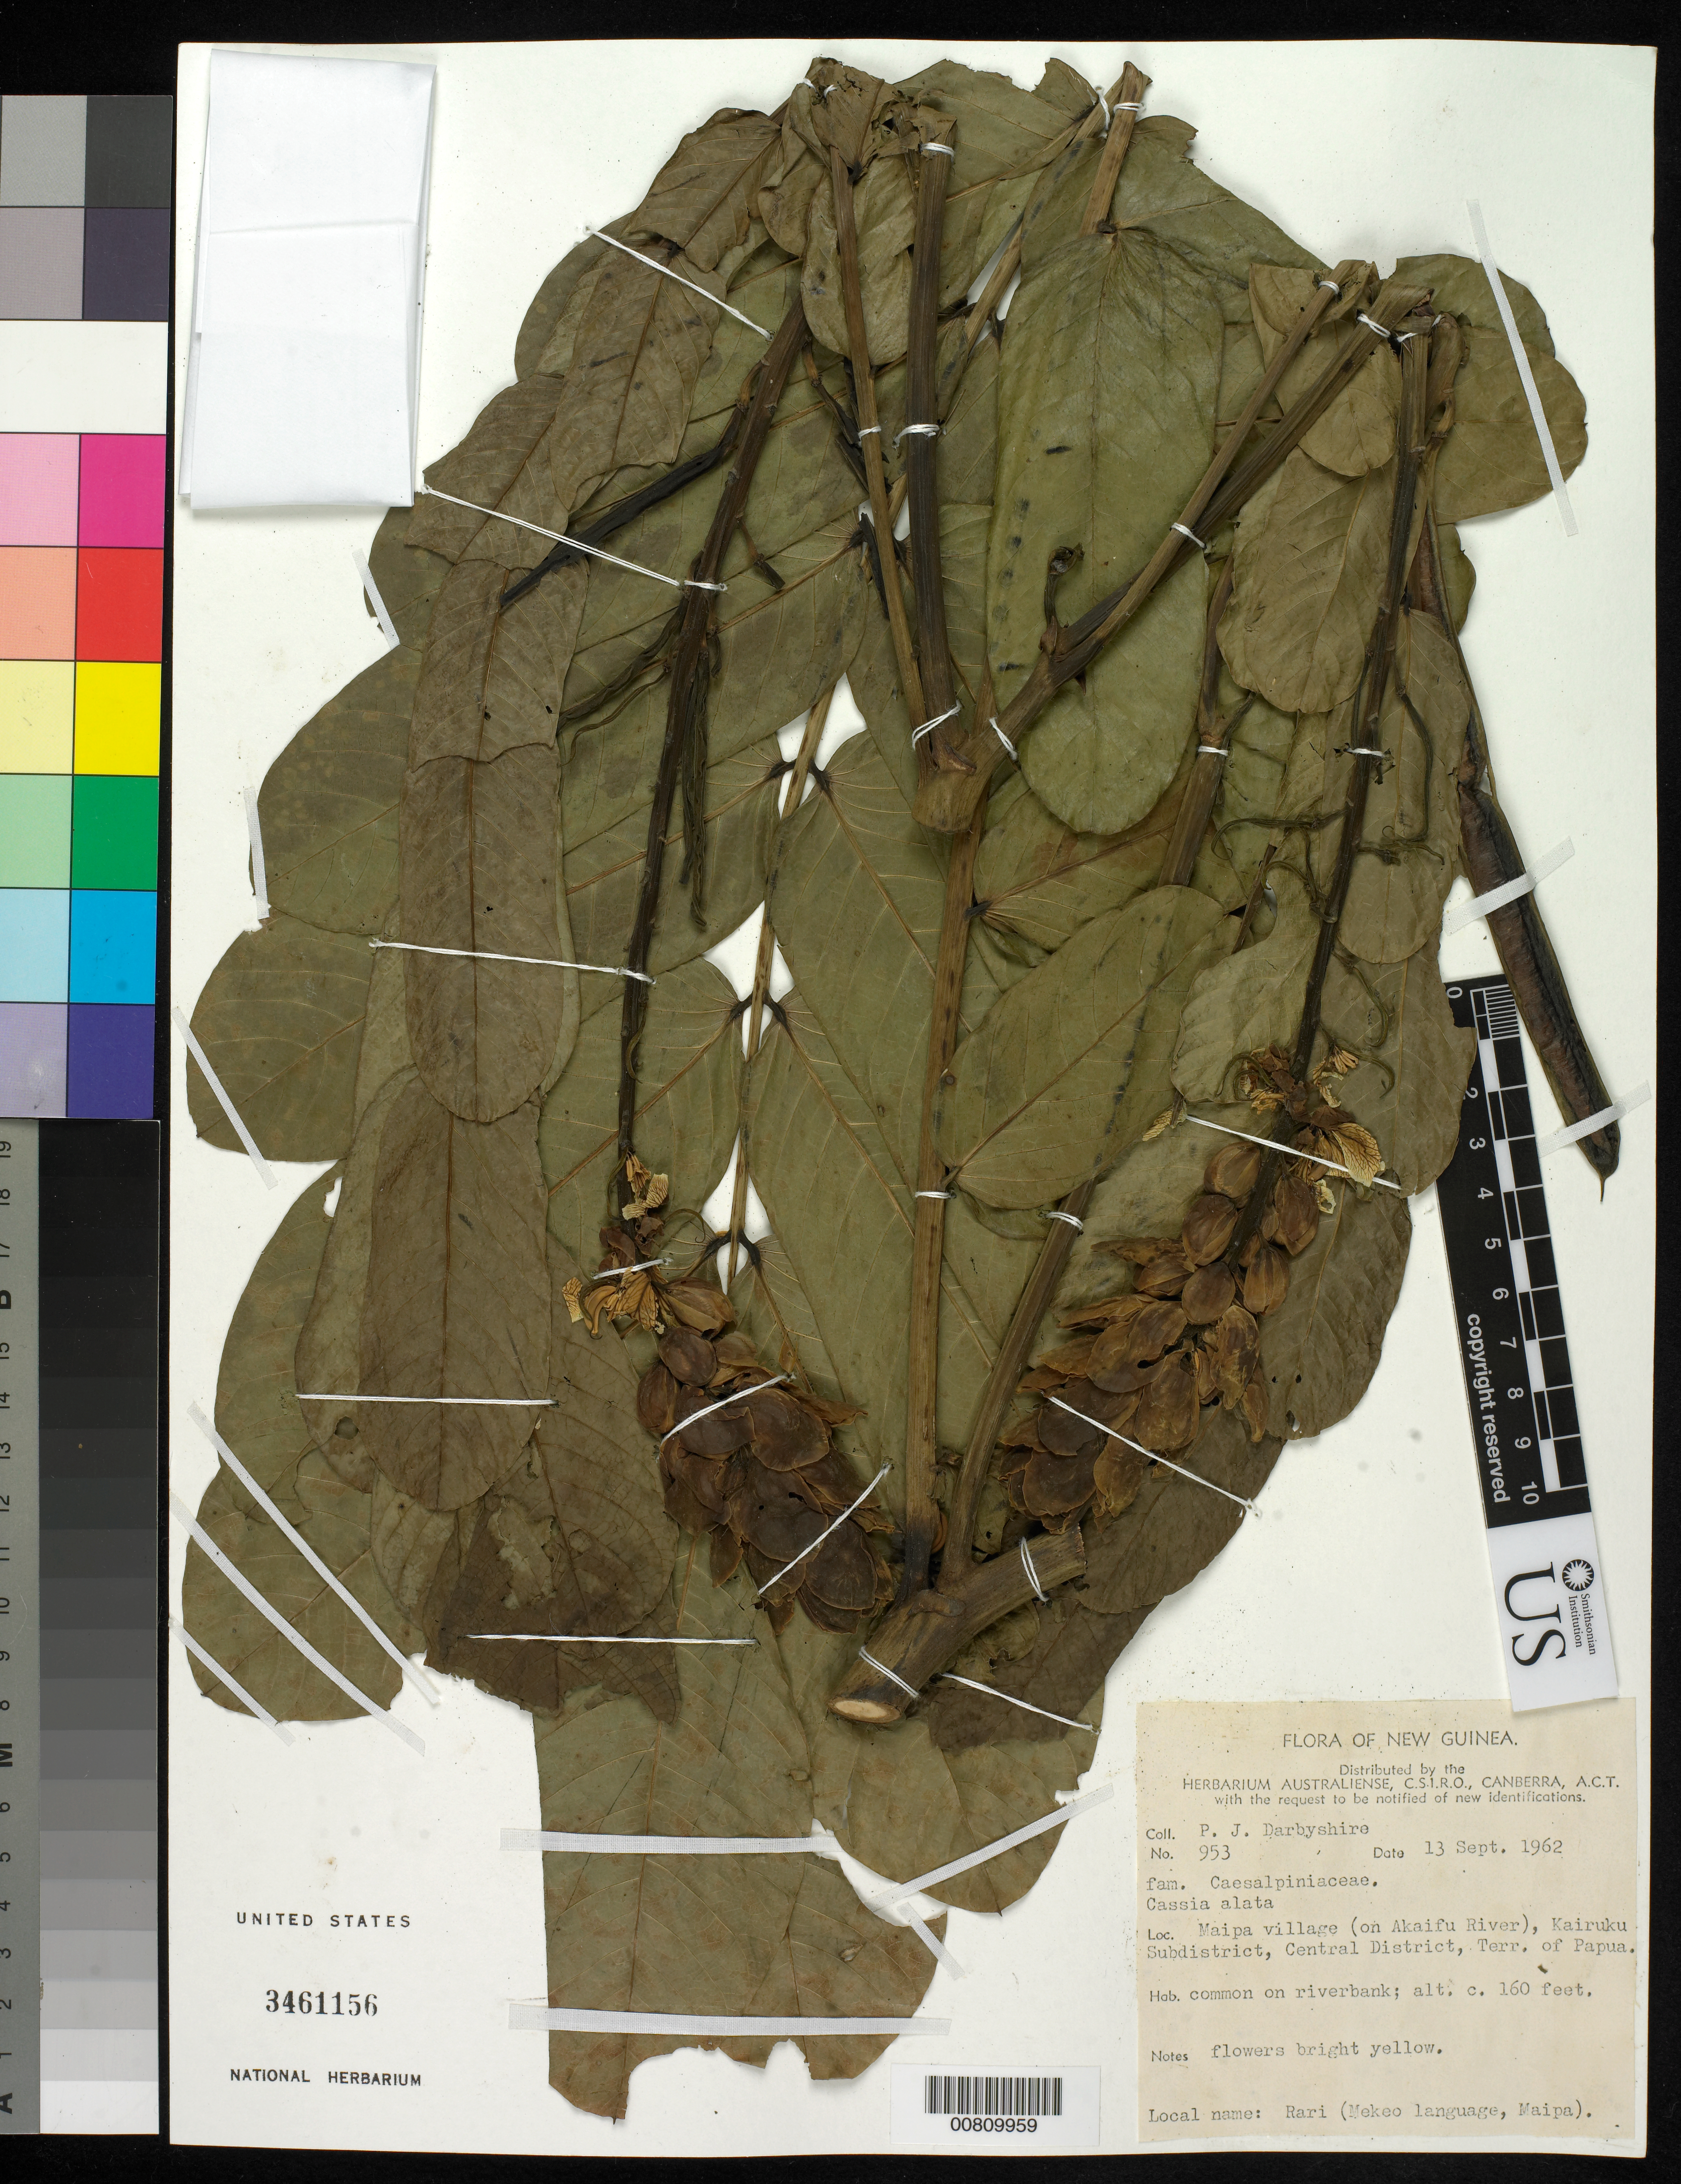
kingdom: Plantae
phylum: Tracheophyta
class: Magnoliopsida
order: Fabales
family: Fabaceae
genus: Senna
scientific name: Senna alata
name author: (L.) Roxb.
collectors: P. Darbyshire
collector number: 953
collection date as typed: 13 Sep 1962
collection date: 1962-09-13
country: Papua New Guinea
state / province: Papua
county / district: Central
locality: Kairuku Subdistrict. Maipa village (on Akaifu River)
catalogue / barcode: US 3461156